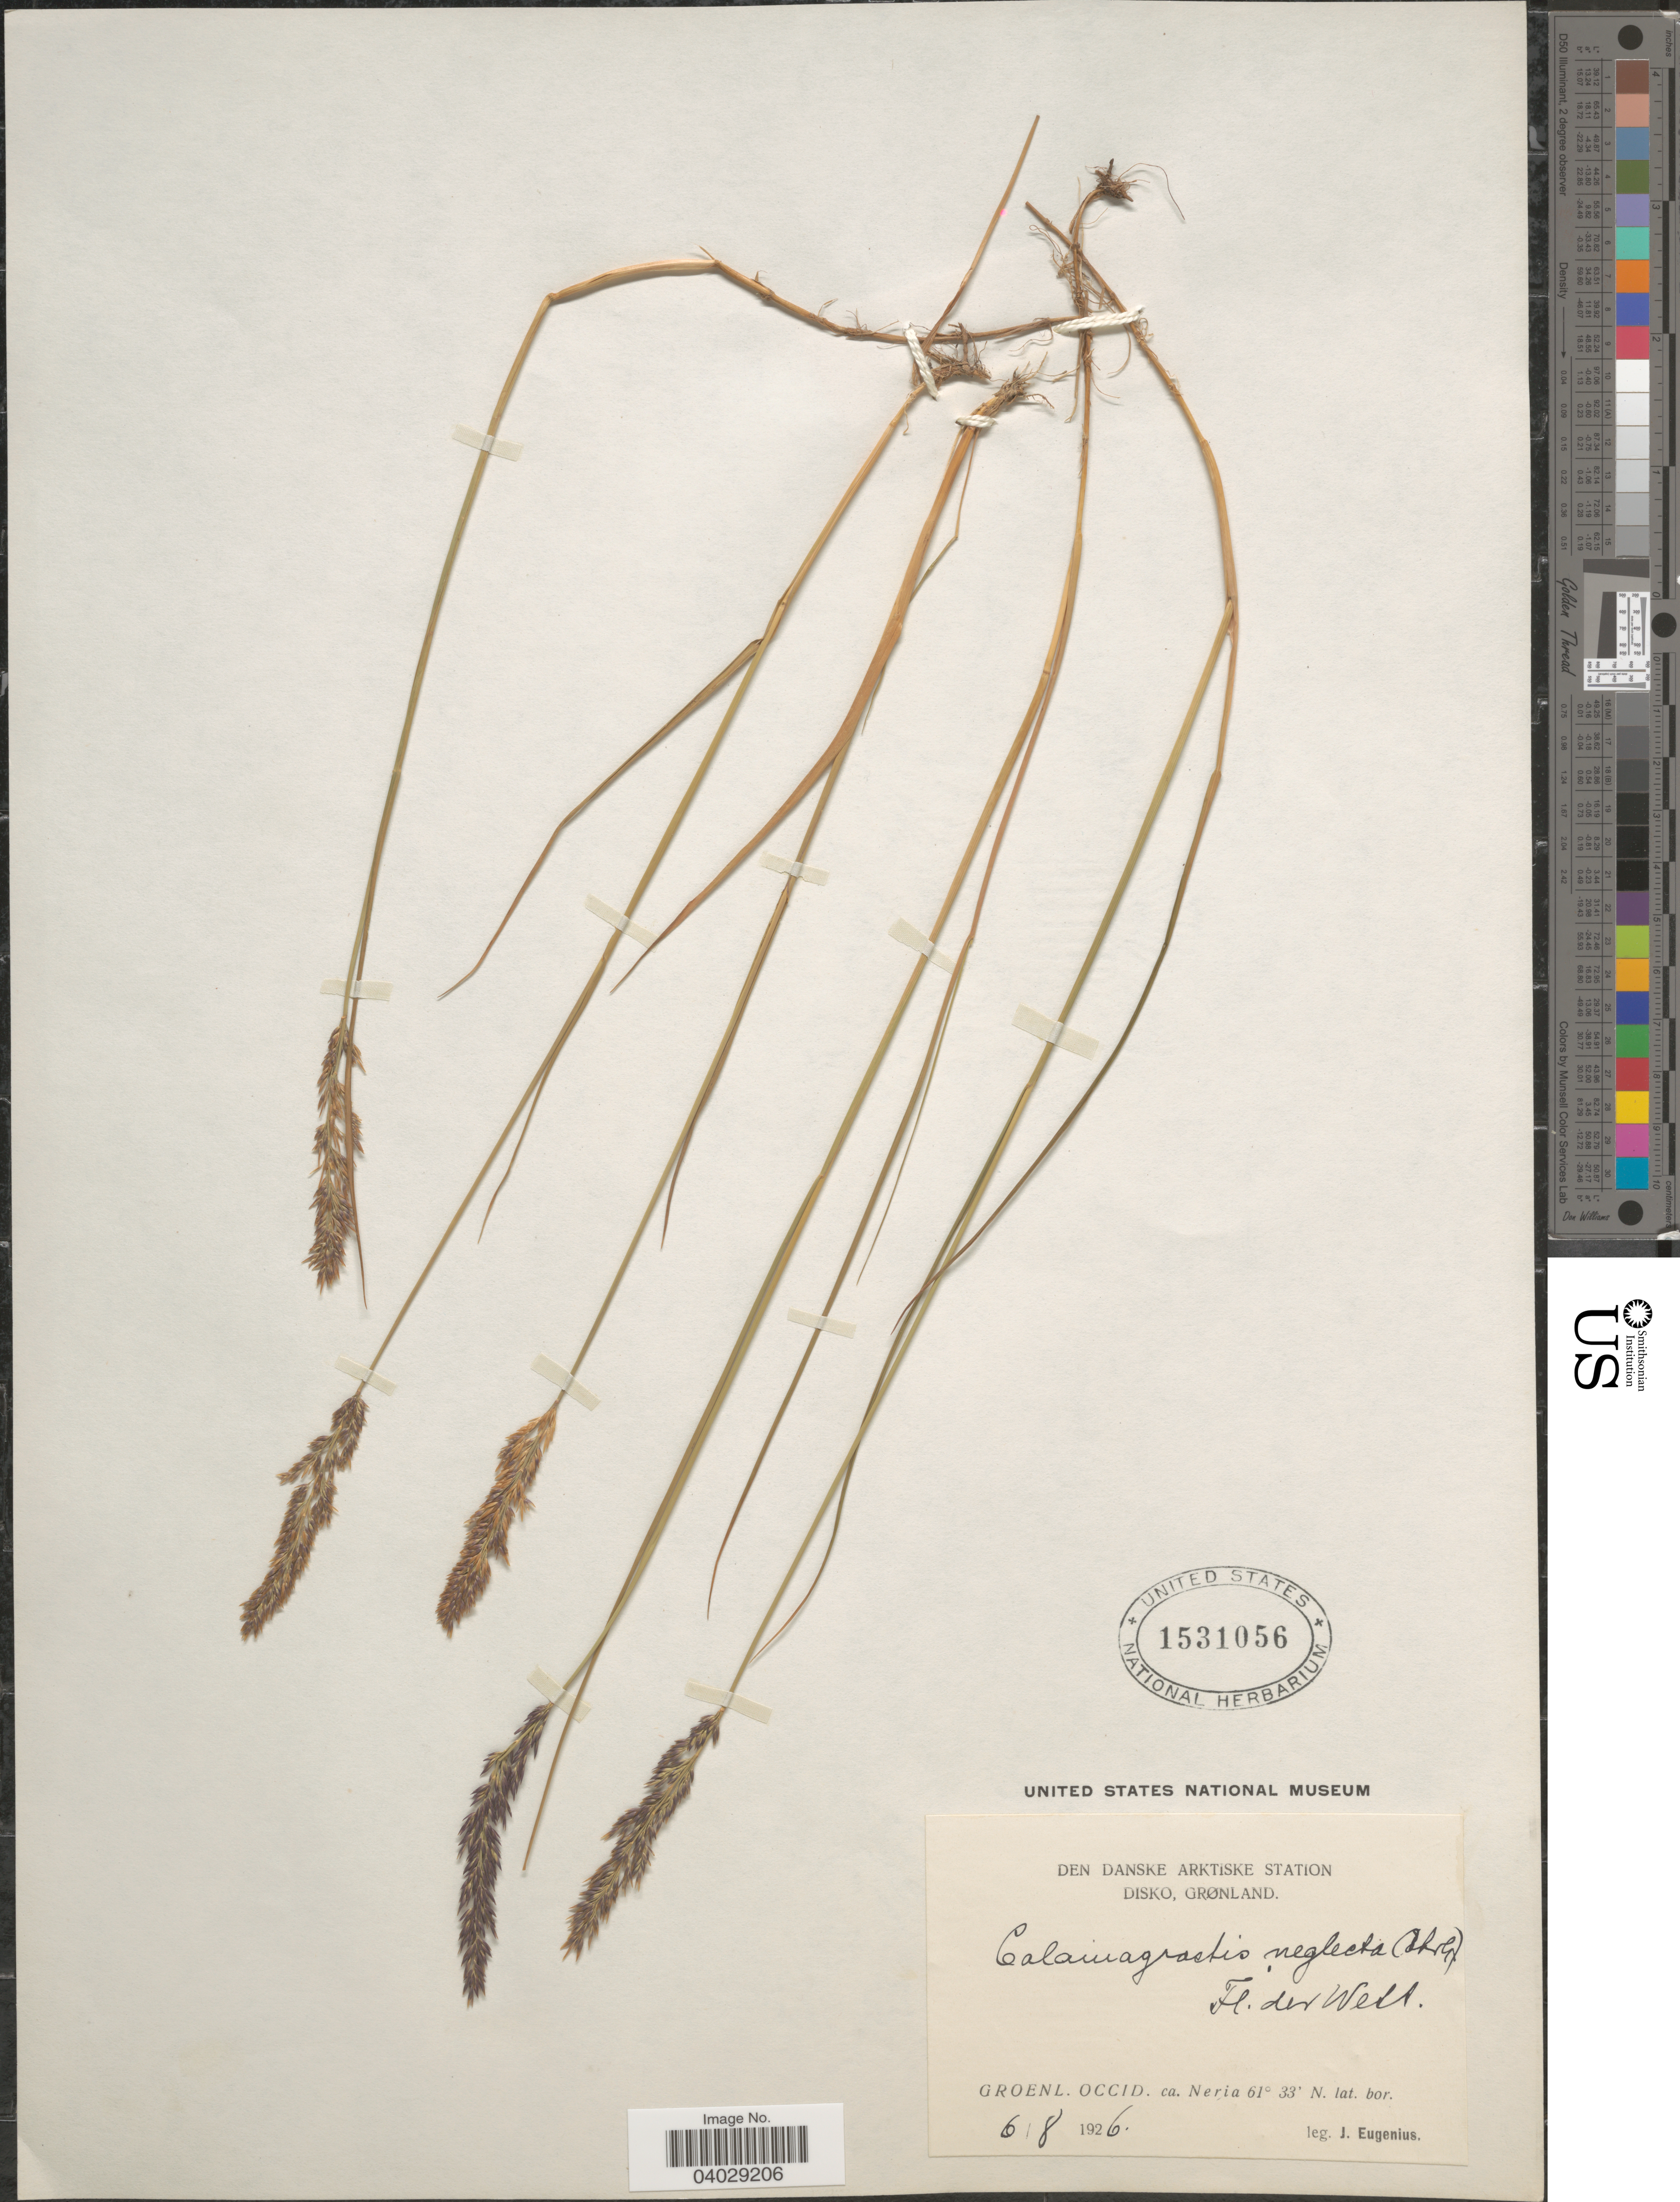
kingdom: Plantae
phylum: Tracheophyta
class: Liliopsida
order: Poales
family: Poaceae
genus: Calamagrostis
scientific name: Calamagrostis neglecta (Ehrh.) Gaertner et al.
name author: (Ehrhart) G. Gaertn. et al.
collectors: J. Eugenius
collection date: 1926-06-08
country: Greenland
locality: Den Danske Arktiske Station. Disko, Grønland. Groenl. Occid. ca. Neria.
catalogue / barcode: US 1531056